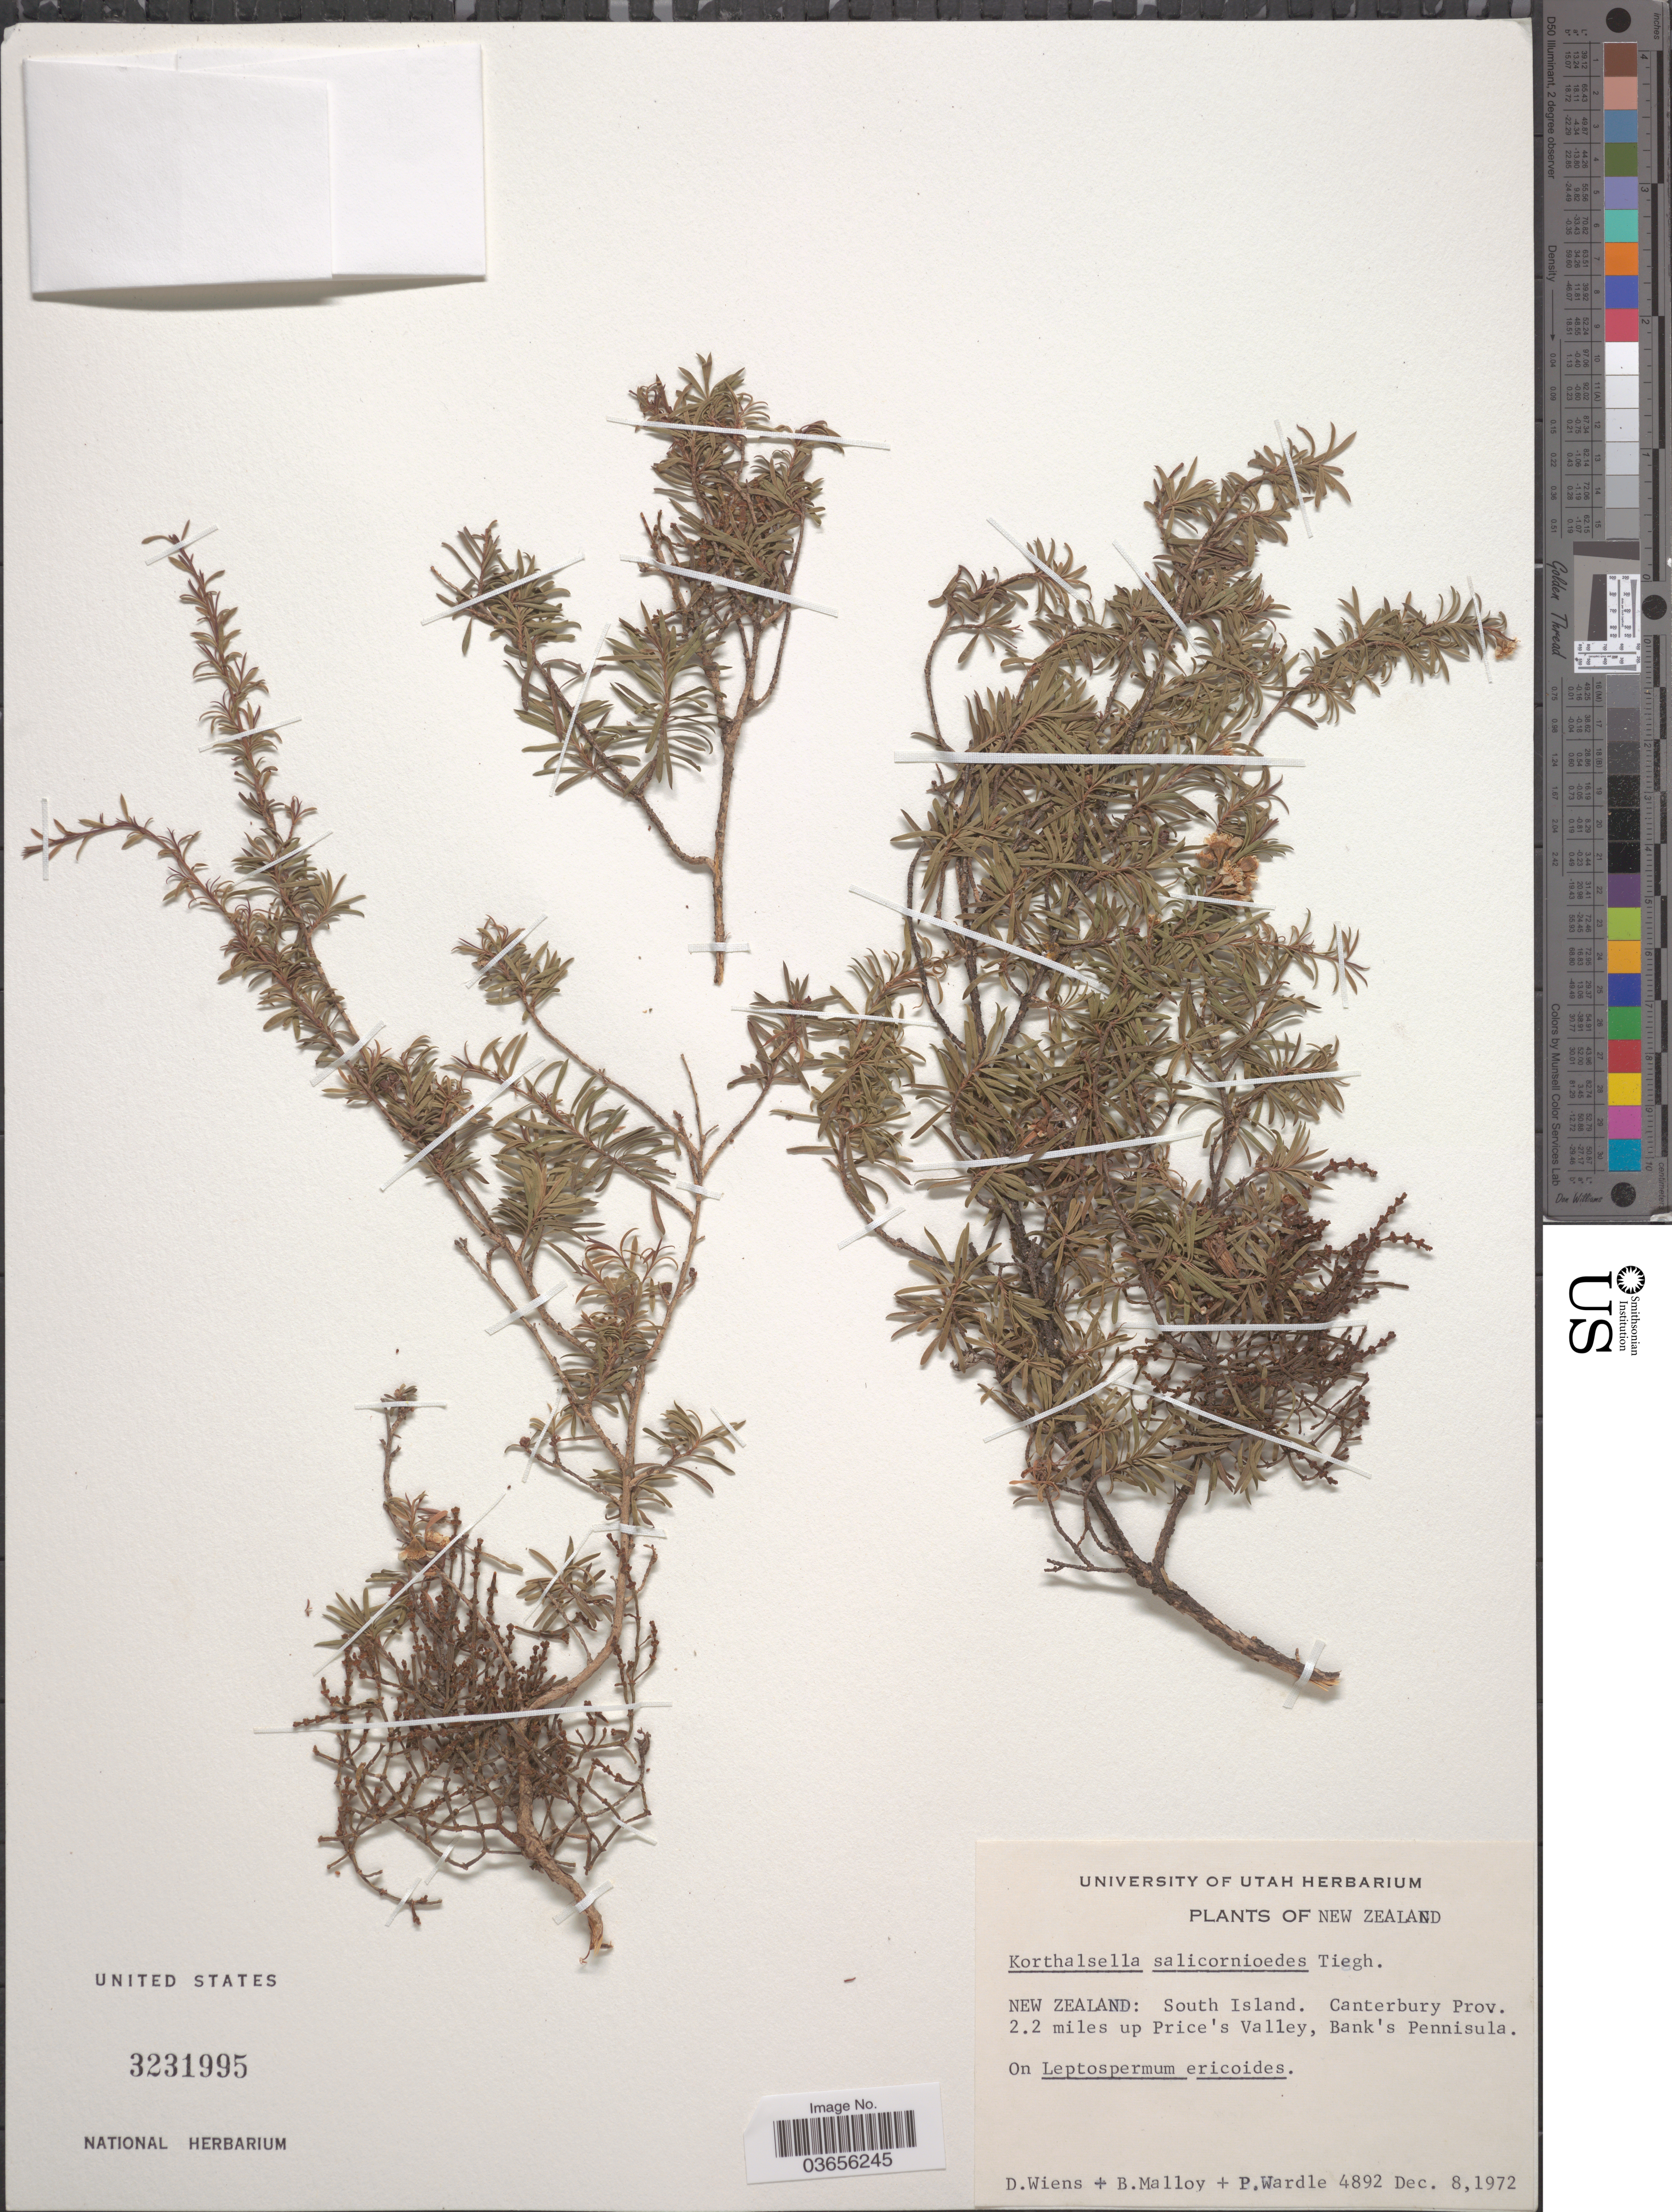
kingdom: Plantae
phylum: Tracheophyta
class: Magnoliopsida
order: Santalales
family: Viscaceae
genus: Korthalsella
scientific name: Korthalsella salicornioides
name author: (A. Cunn.) Tiegh.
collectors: D. Wiens, B. Malloy & P. Wardle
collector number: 4892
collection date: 1972-12-08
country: New Zealand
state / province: Canterbury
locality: South Island. 2.2 miles up Price's Valley, Bank's Peninsula.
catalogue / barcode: US 3231995